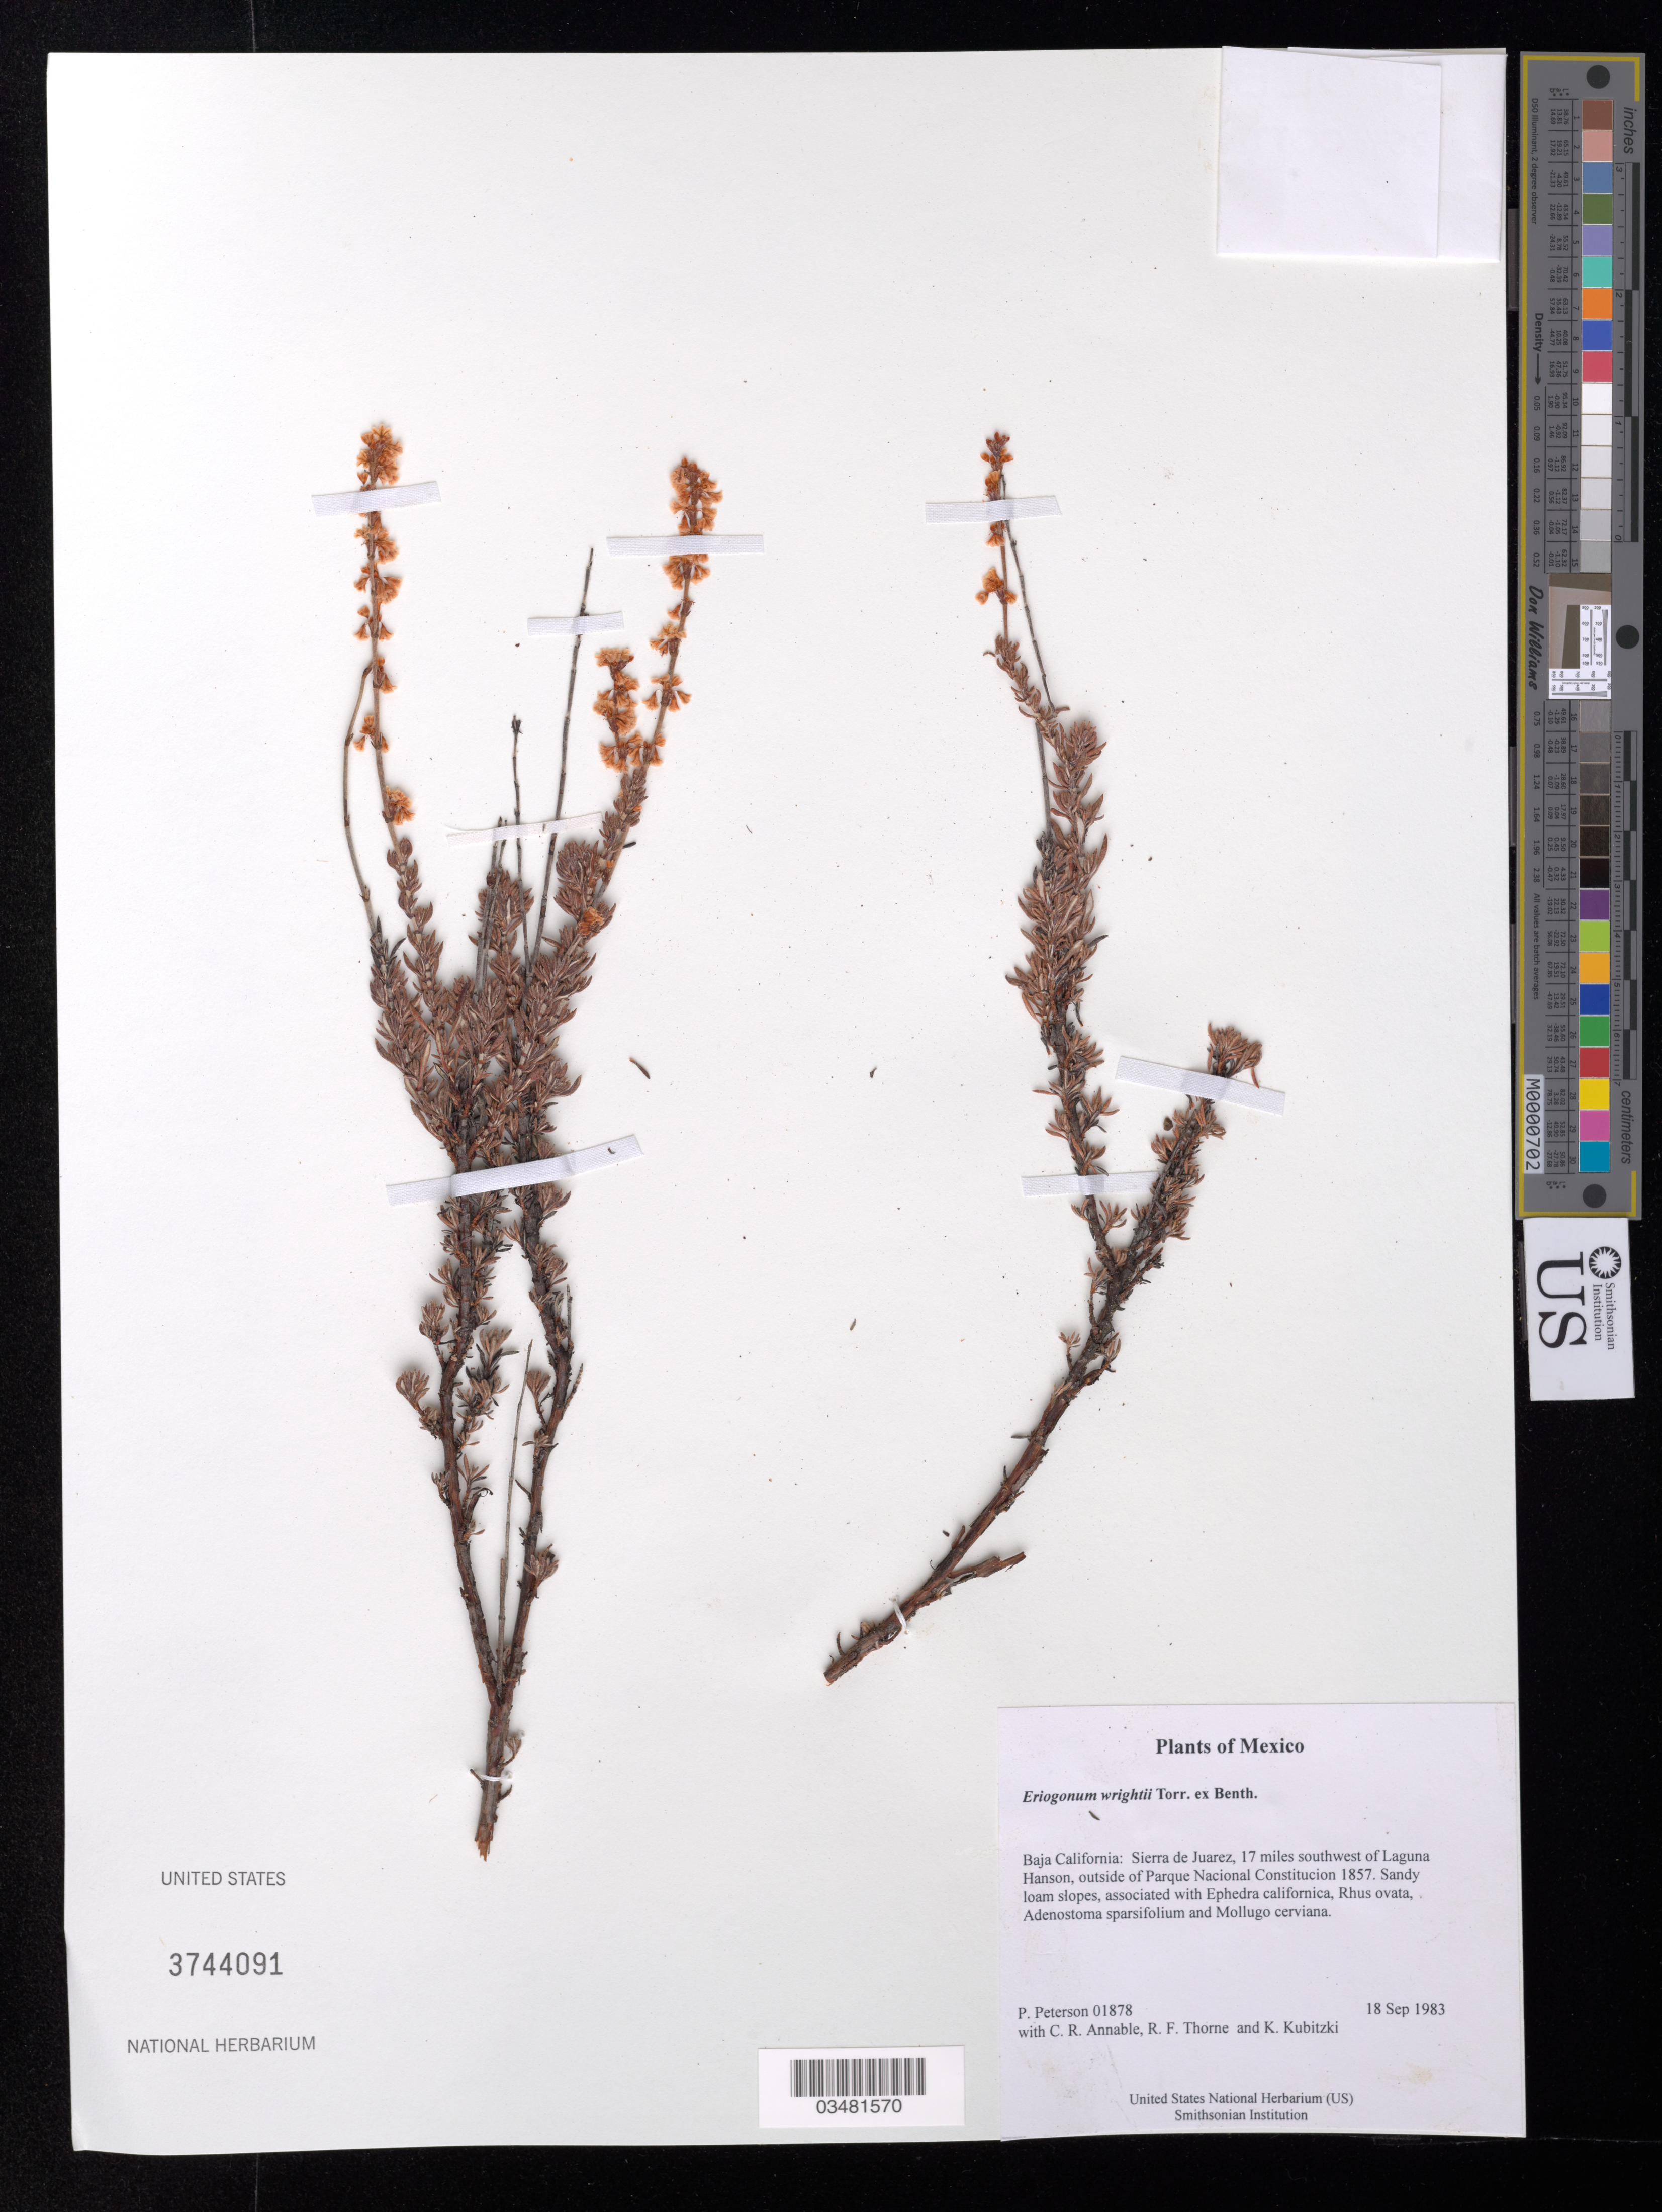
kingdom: Plantae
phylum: Tracheophyta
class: Magnoliopsida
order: Caryophyllales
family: Polygonaceae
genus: Eriogonum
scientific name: Eriogonum wrightii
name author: Torr. ex Benth.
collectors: P. M. Peterson, C. R. Annable, R. F. Thorne & K. Kubitzki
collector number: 01878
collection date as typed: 18 Sep 1983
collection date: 1983-09-18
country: Mexico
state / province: Baja California Norte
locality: Sierra de Juarez, 17 miles southwest of Laguna Hanson, outside of Parque Nacional Constitucion 1857.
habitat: Sandy loam slopes, associated with Ephedra californica, Rhus ovata, Adenostoma sparsifolium and Mollugo cerviana.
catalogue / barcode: US 3744091